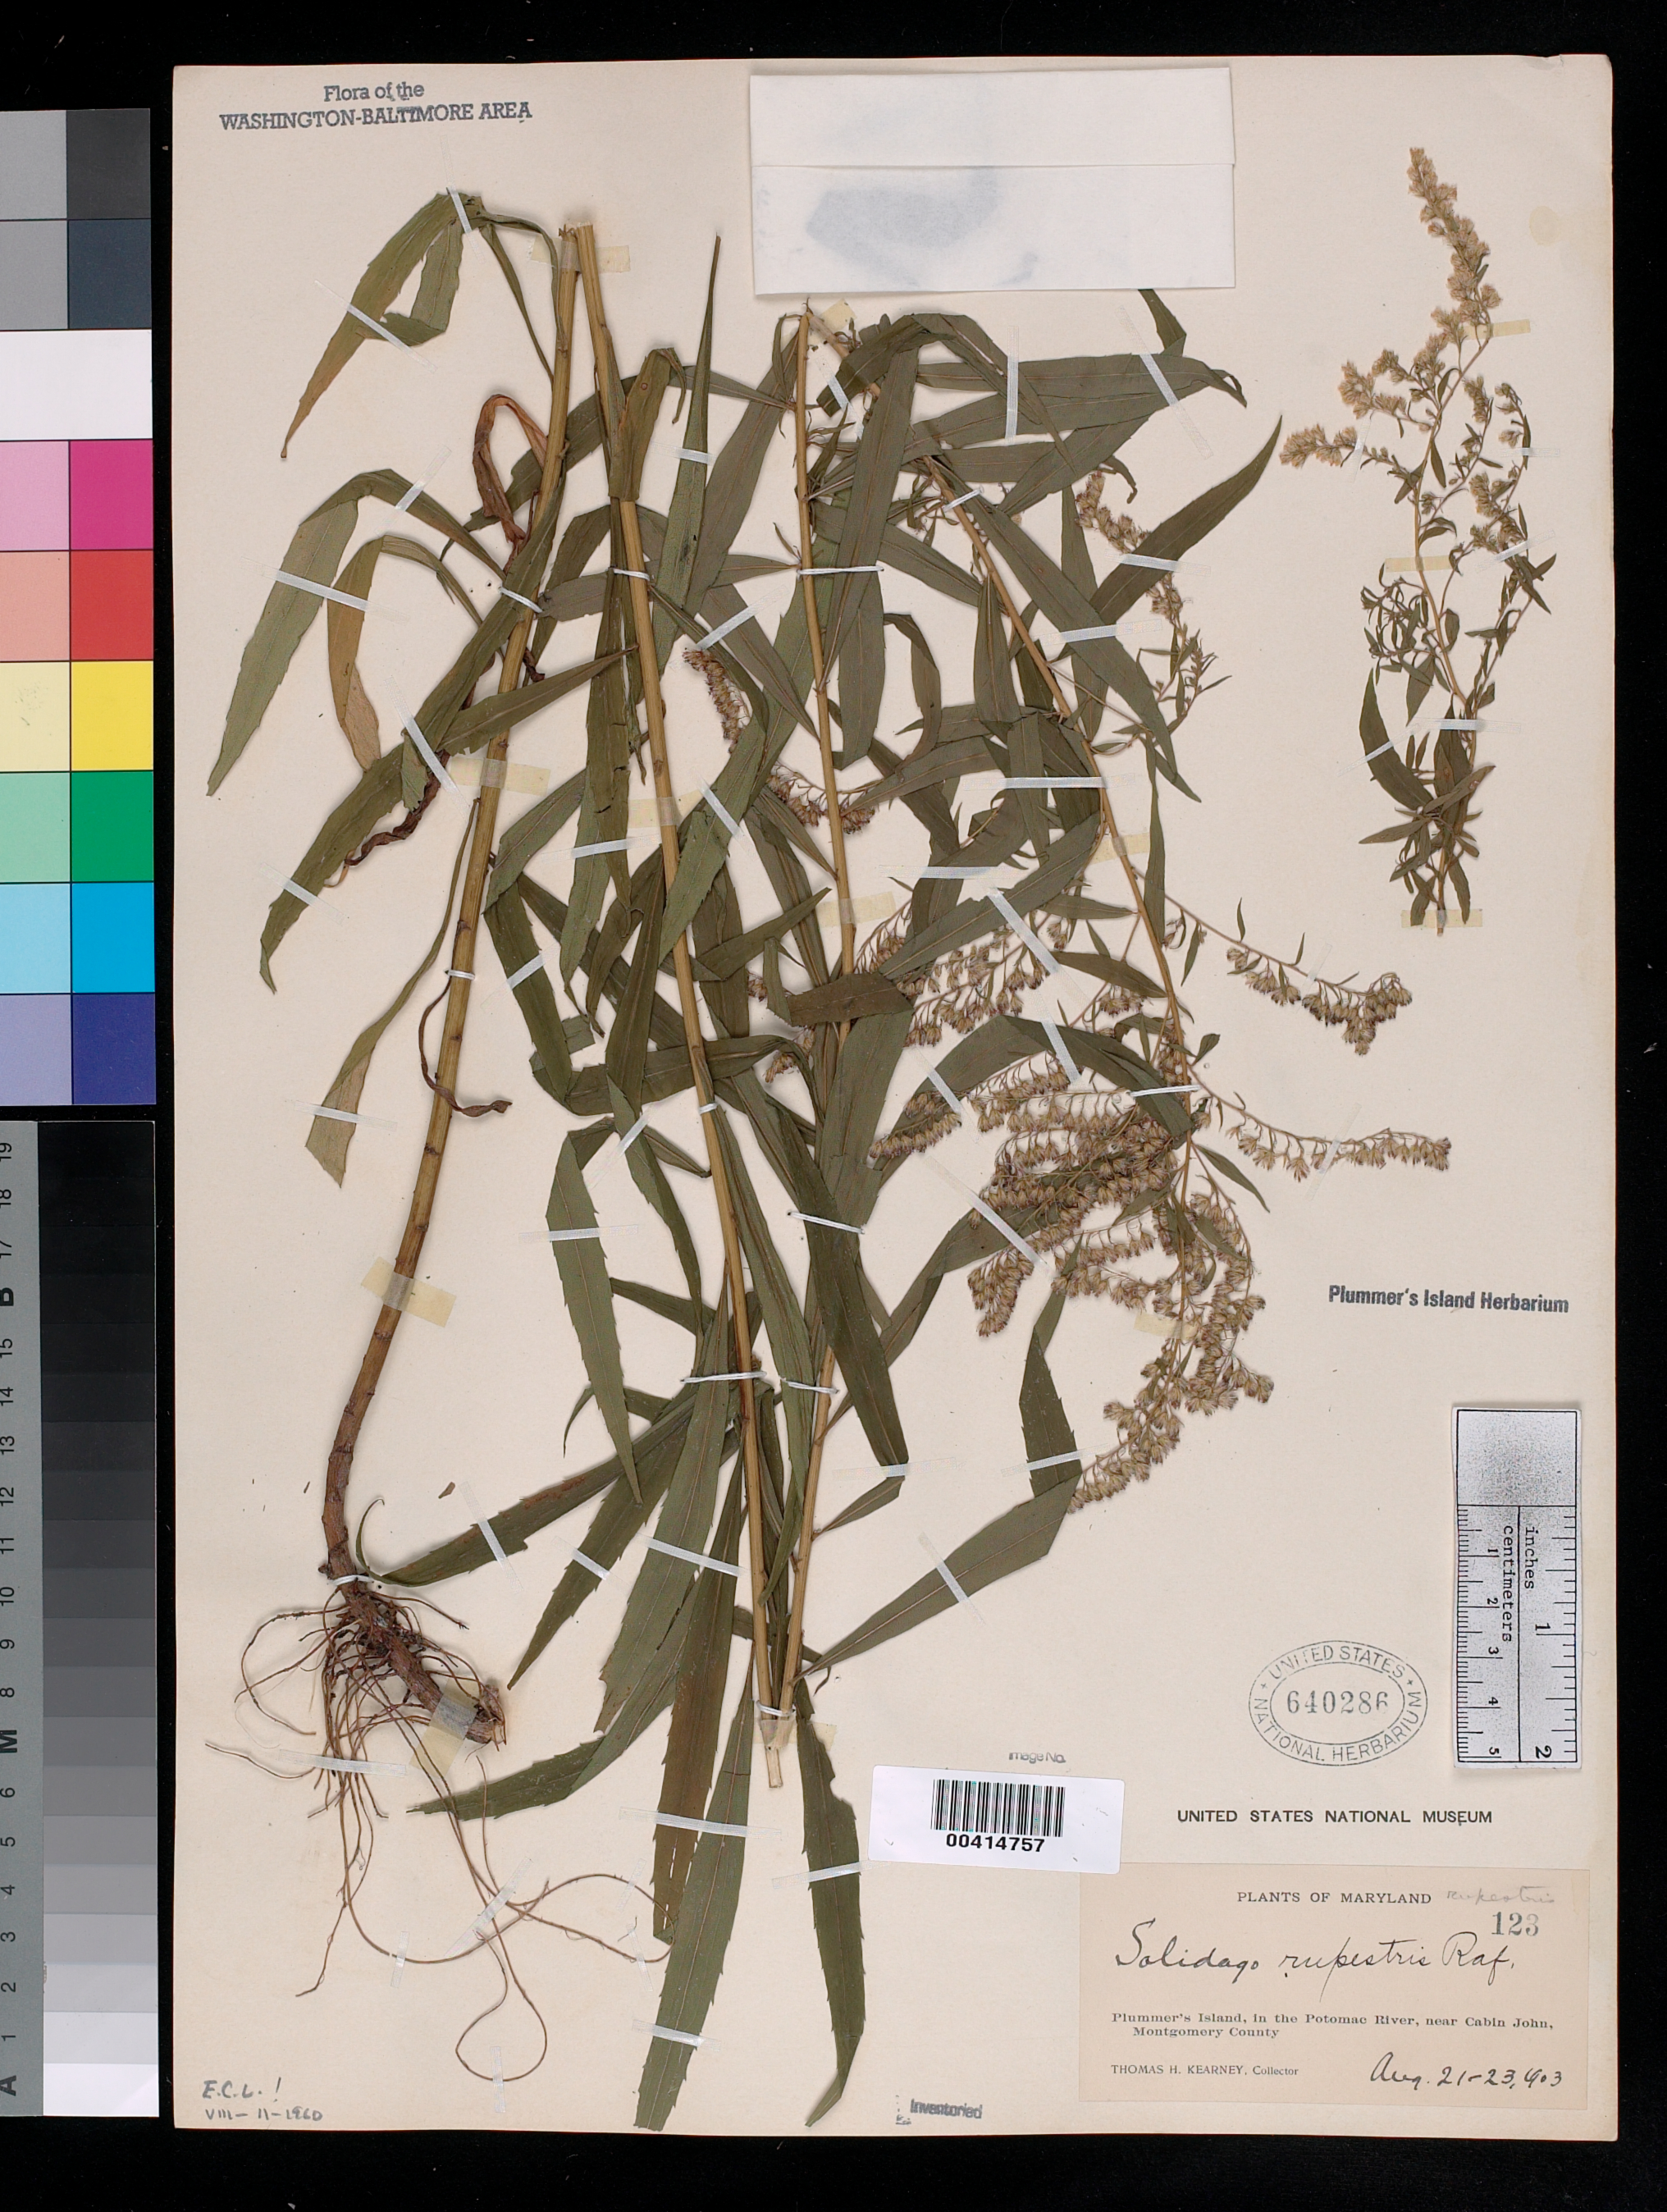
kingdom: Plantae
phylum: Tracheophyta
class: Magnoliopsida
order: Asterales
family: Asteraceae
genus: Solidago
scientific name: Solidago rupestris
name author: Raf.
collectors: T. H. Kearney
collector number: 123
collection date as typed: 21 Aug 1903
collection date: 1903-08-21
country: United States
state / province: Maryland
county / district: Montgomery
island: Plummers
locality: Plummer's Island C. & O. Canal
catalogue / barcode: US 640286